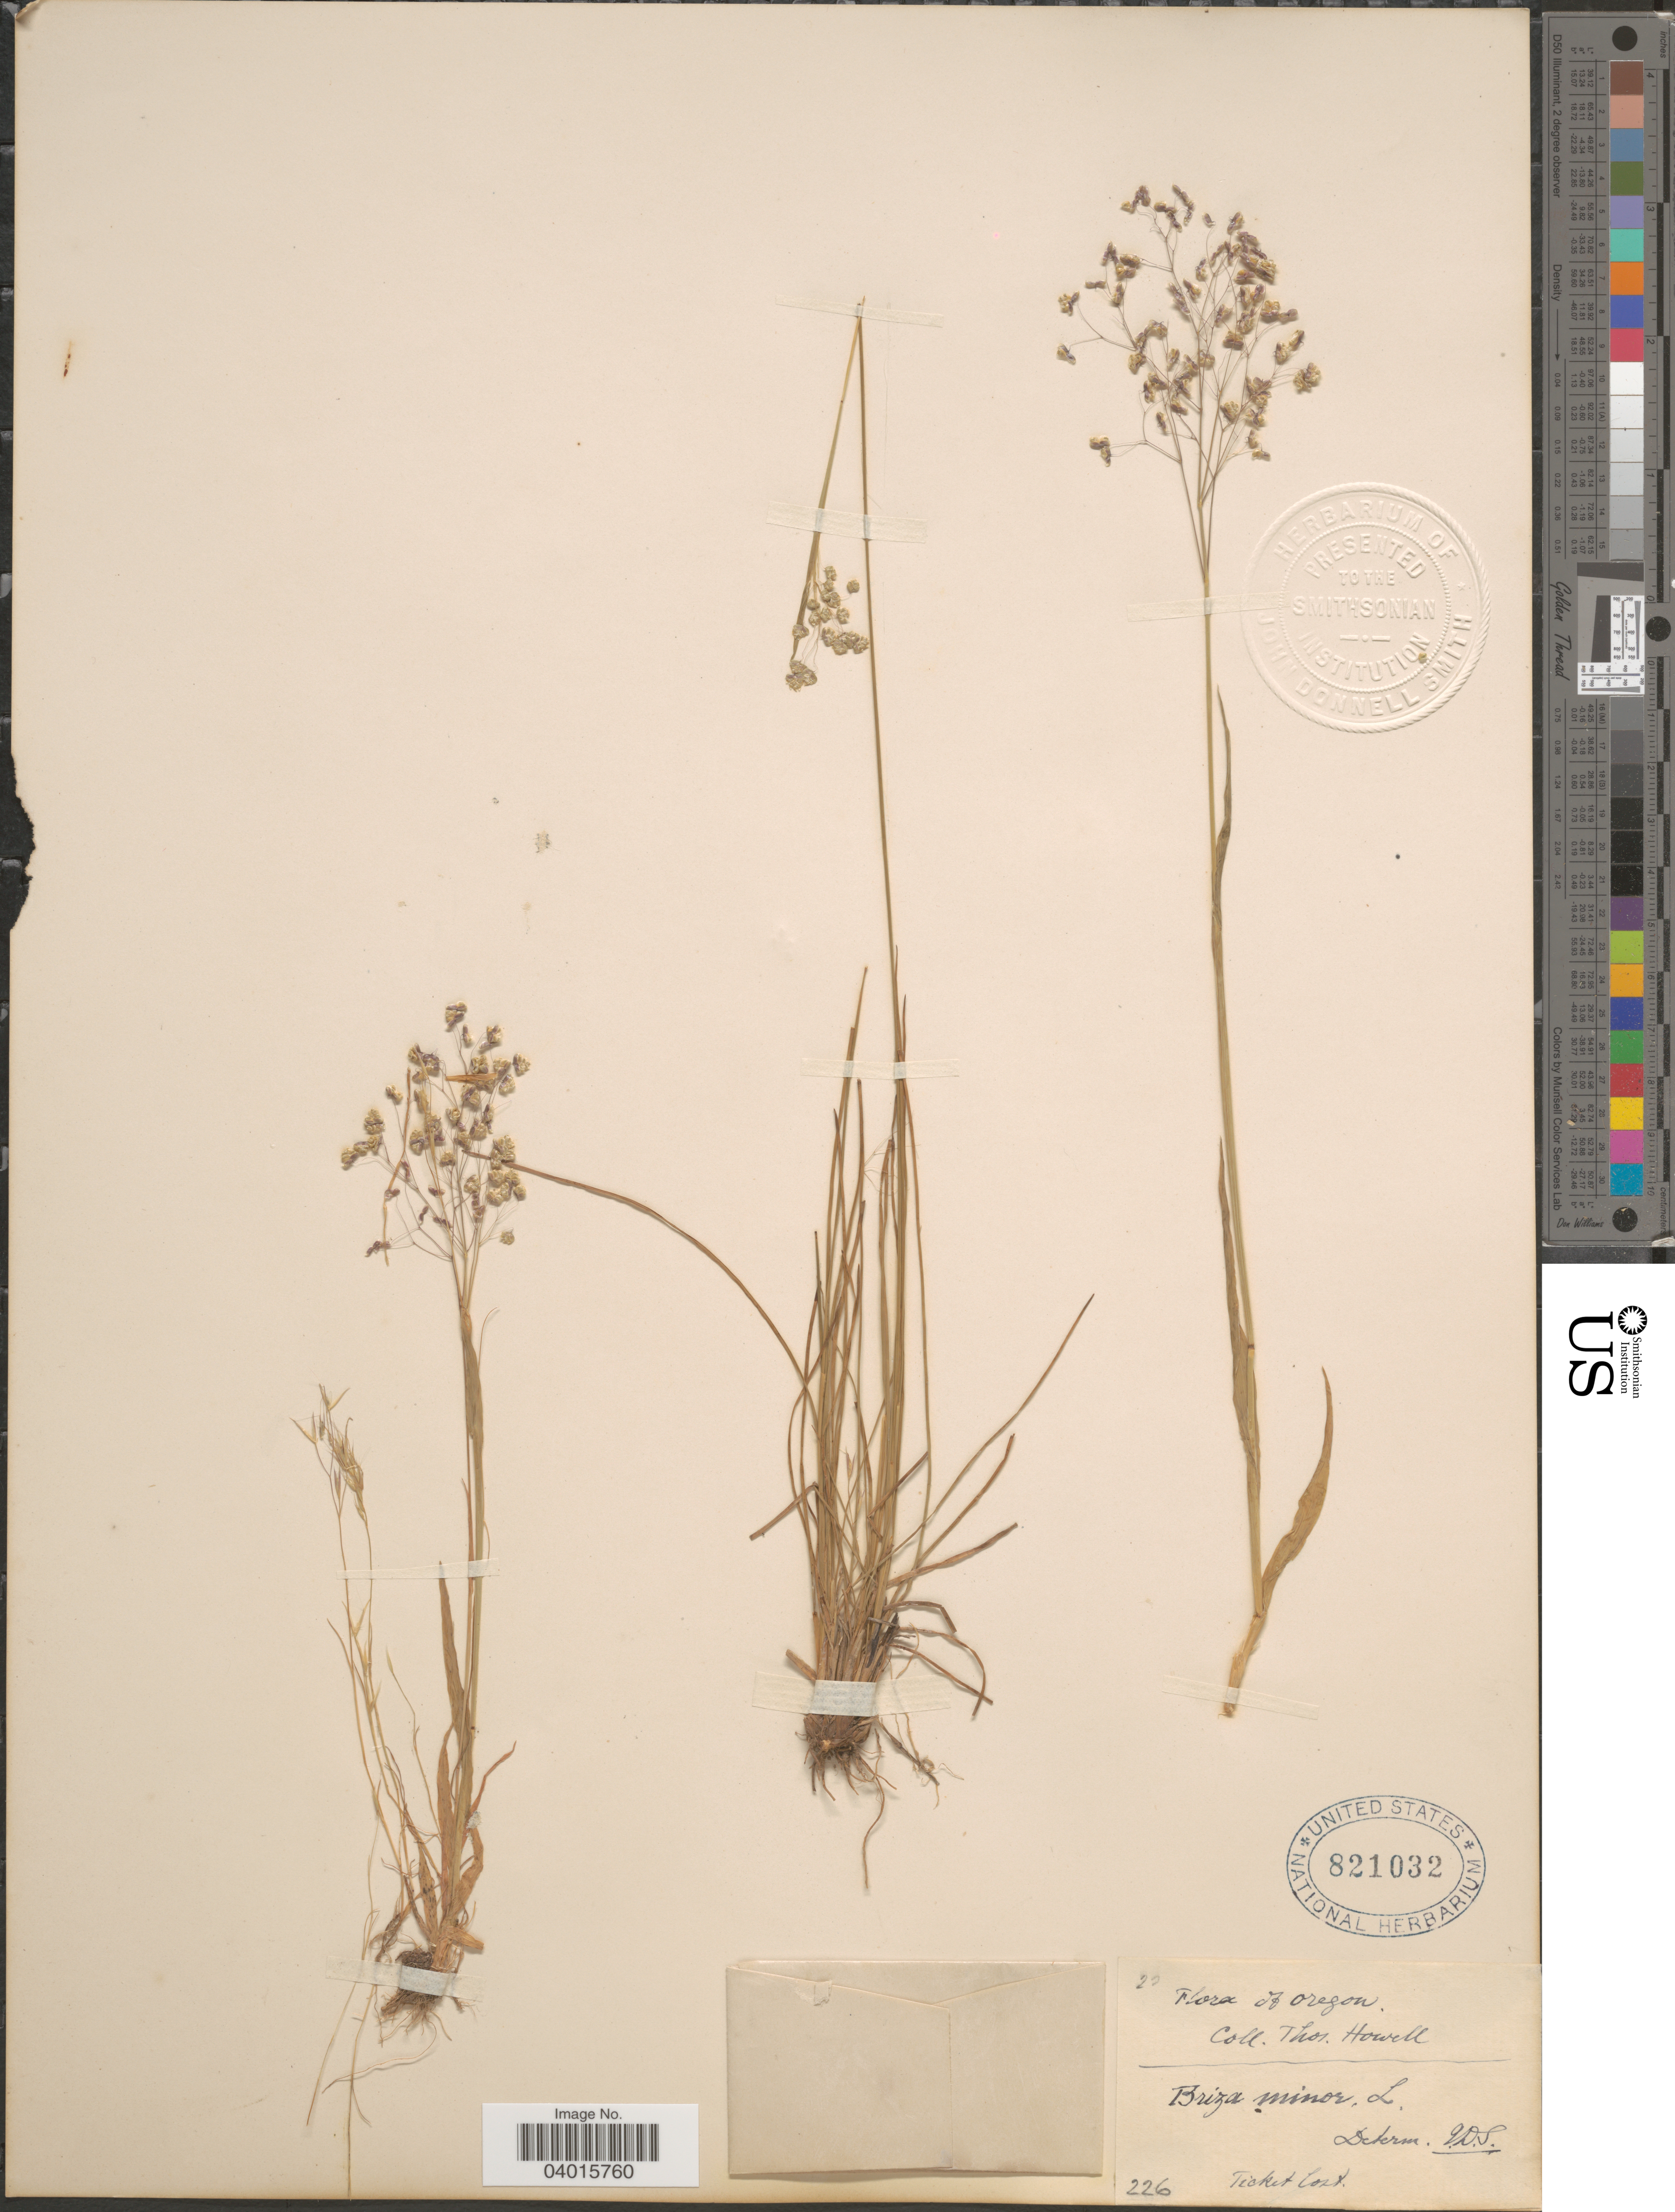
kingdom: Plantae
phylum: Tracheophyta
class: Liliopsida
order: Poales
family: Poaceae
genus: Briza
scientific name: Briza minor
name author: L.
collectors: T. Howell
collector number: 226*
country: United States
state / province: Oregon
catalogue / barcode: US 821032